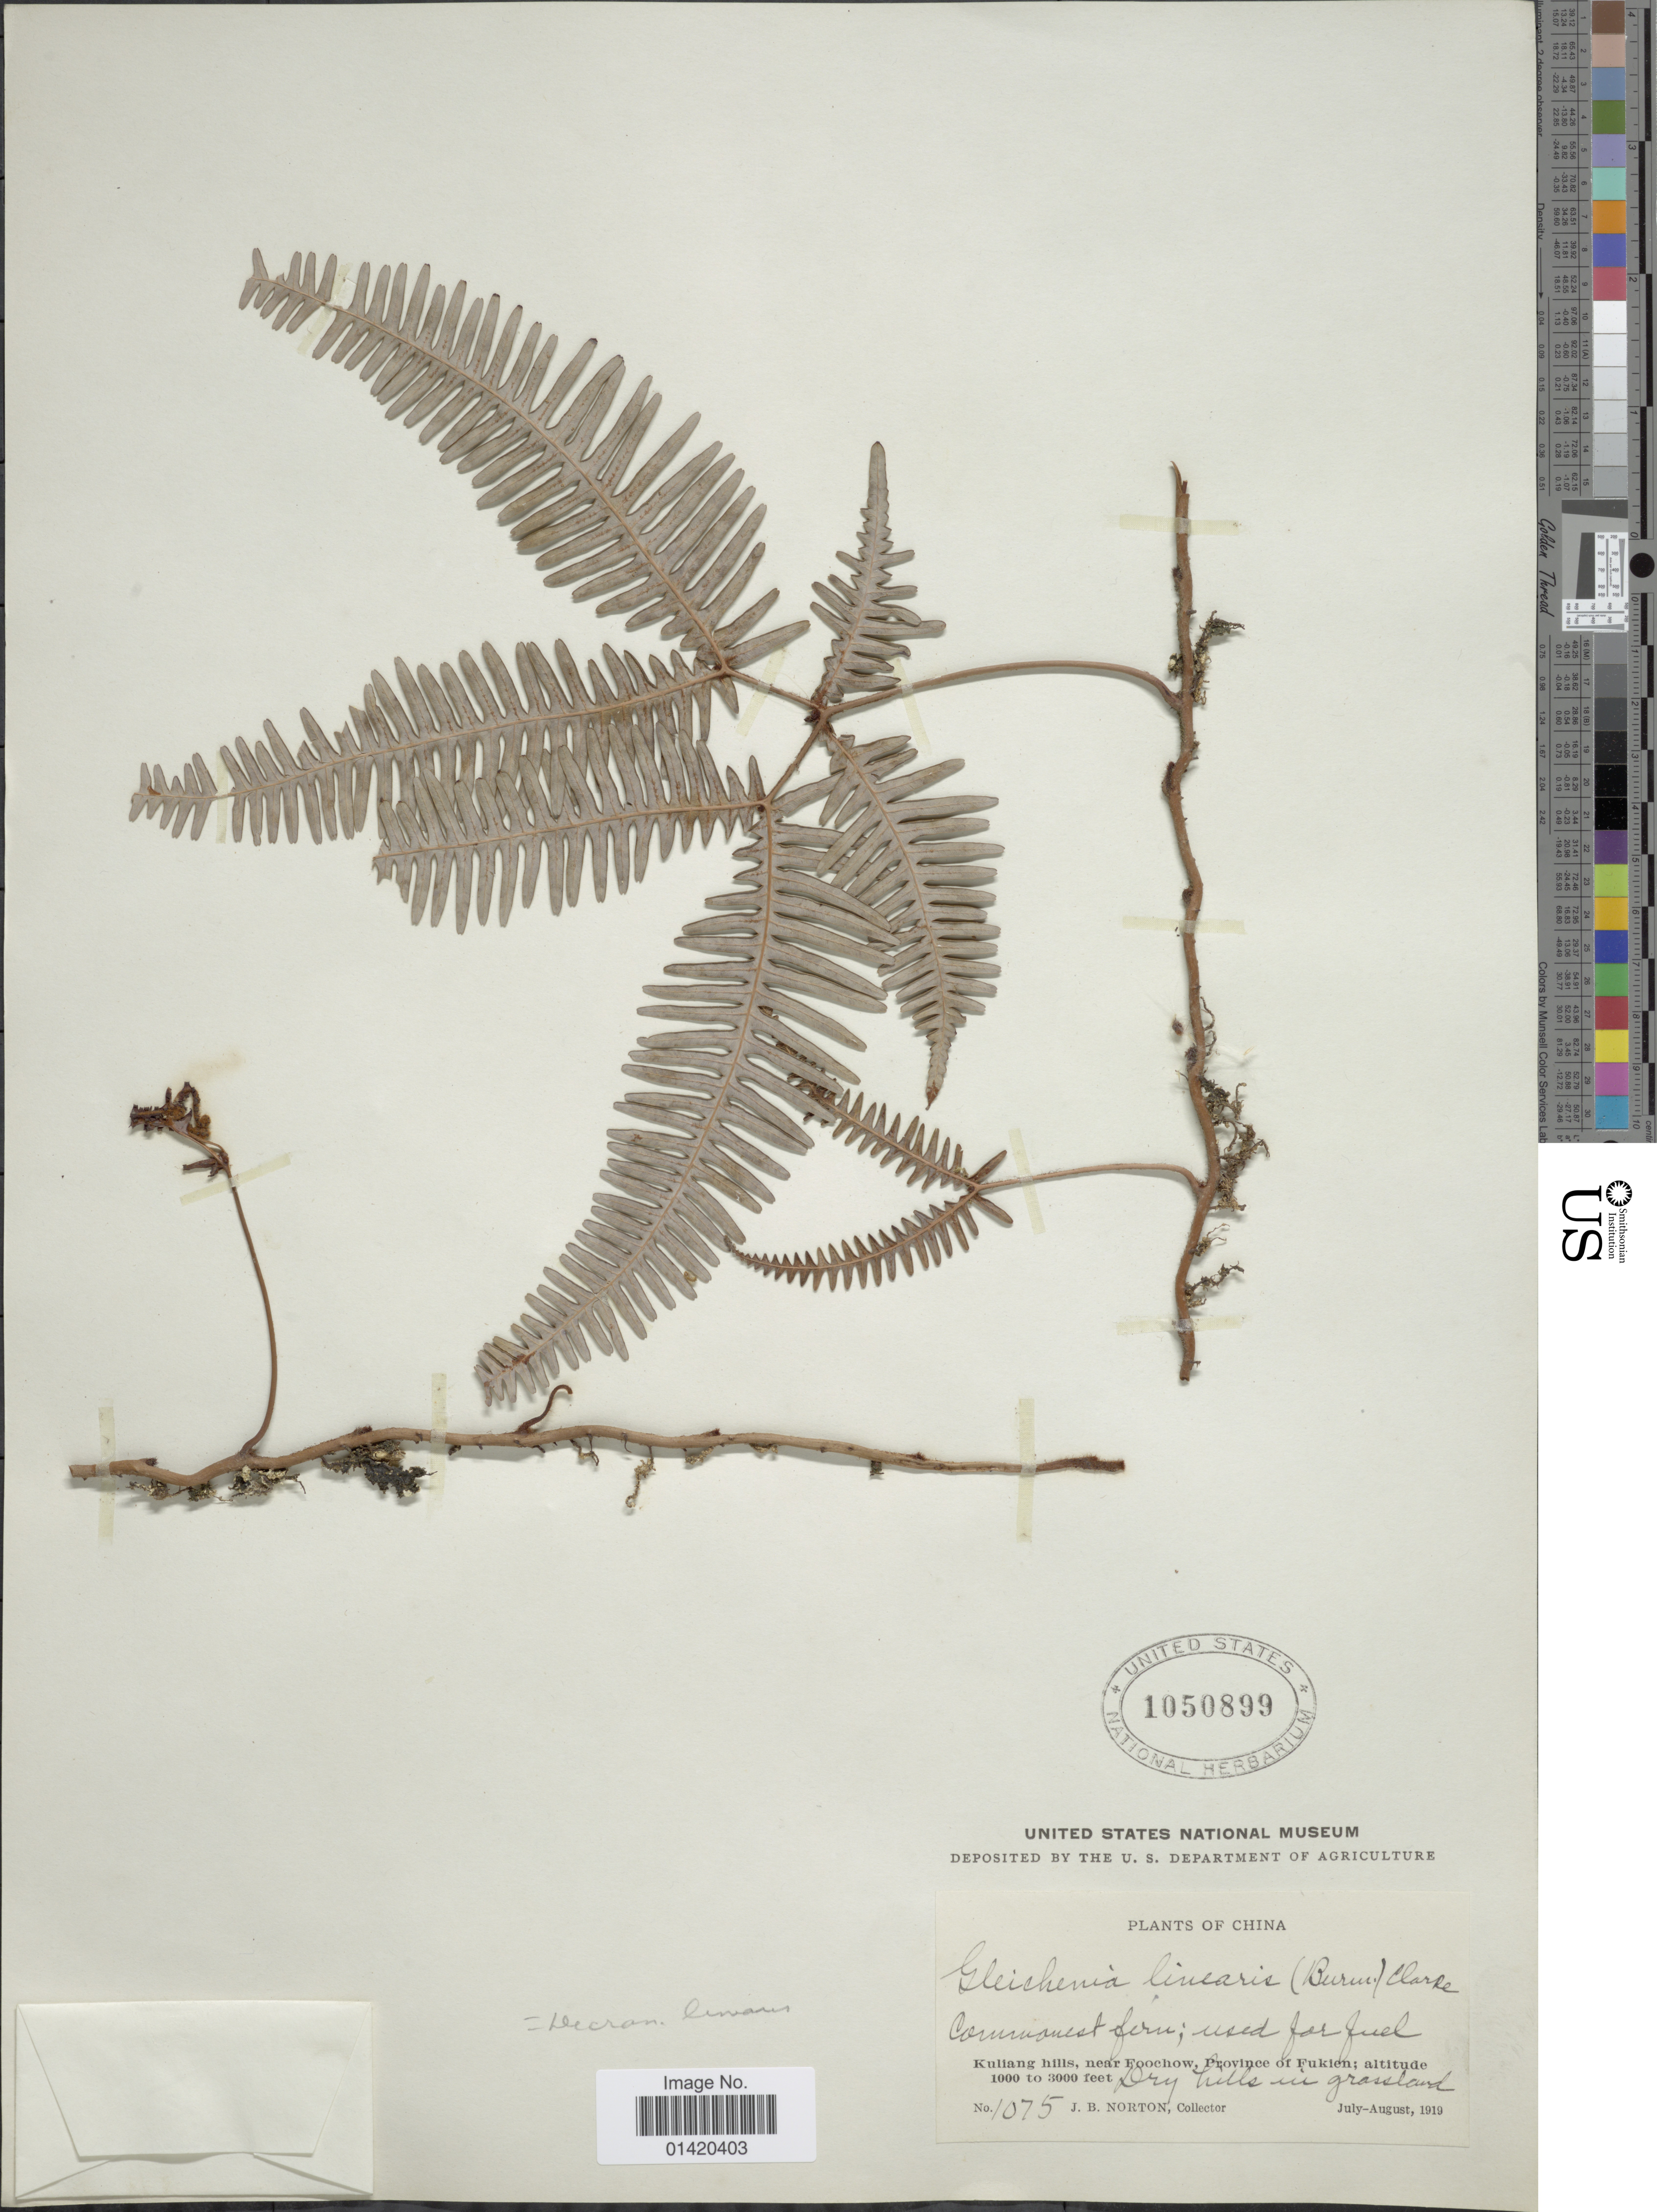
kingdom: Plantae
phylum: Tracheophyta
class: Polypodiopsida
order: Gleicheniales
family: Gleicheniaceae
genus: Dicranopteris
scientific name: Dicranopteris linearis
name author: (Burm. f.) Underw.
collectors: J. B. Norton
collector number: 1075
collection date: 1919-07/1919-08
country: China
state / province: Fujian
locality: Kuliang hills, near Foochow, Province of Fukien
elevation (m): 305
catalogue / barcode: US 1050899